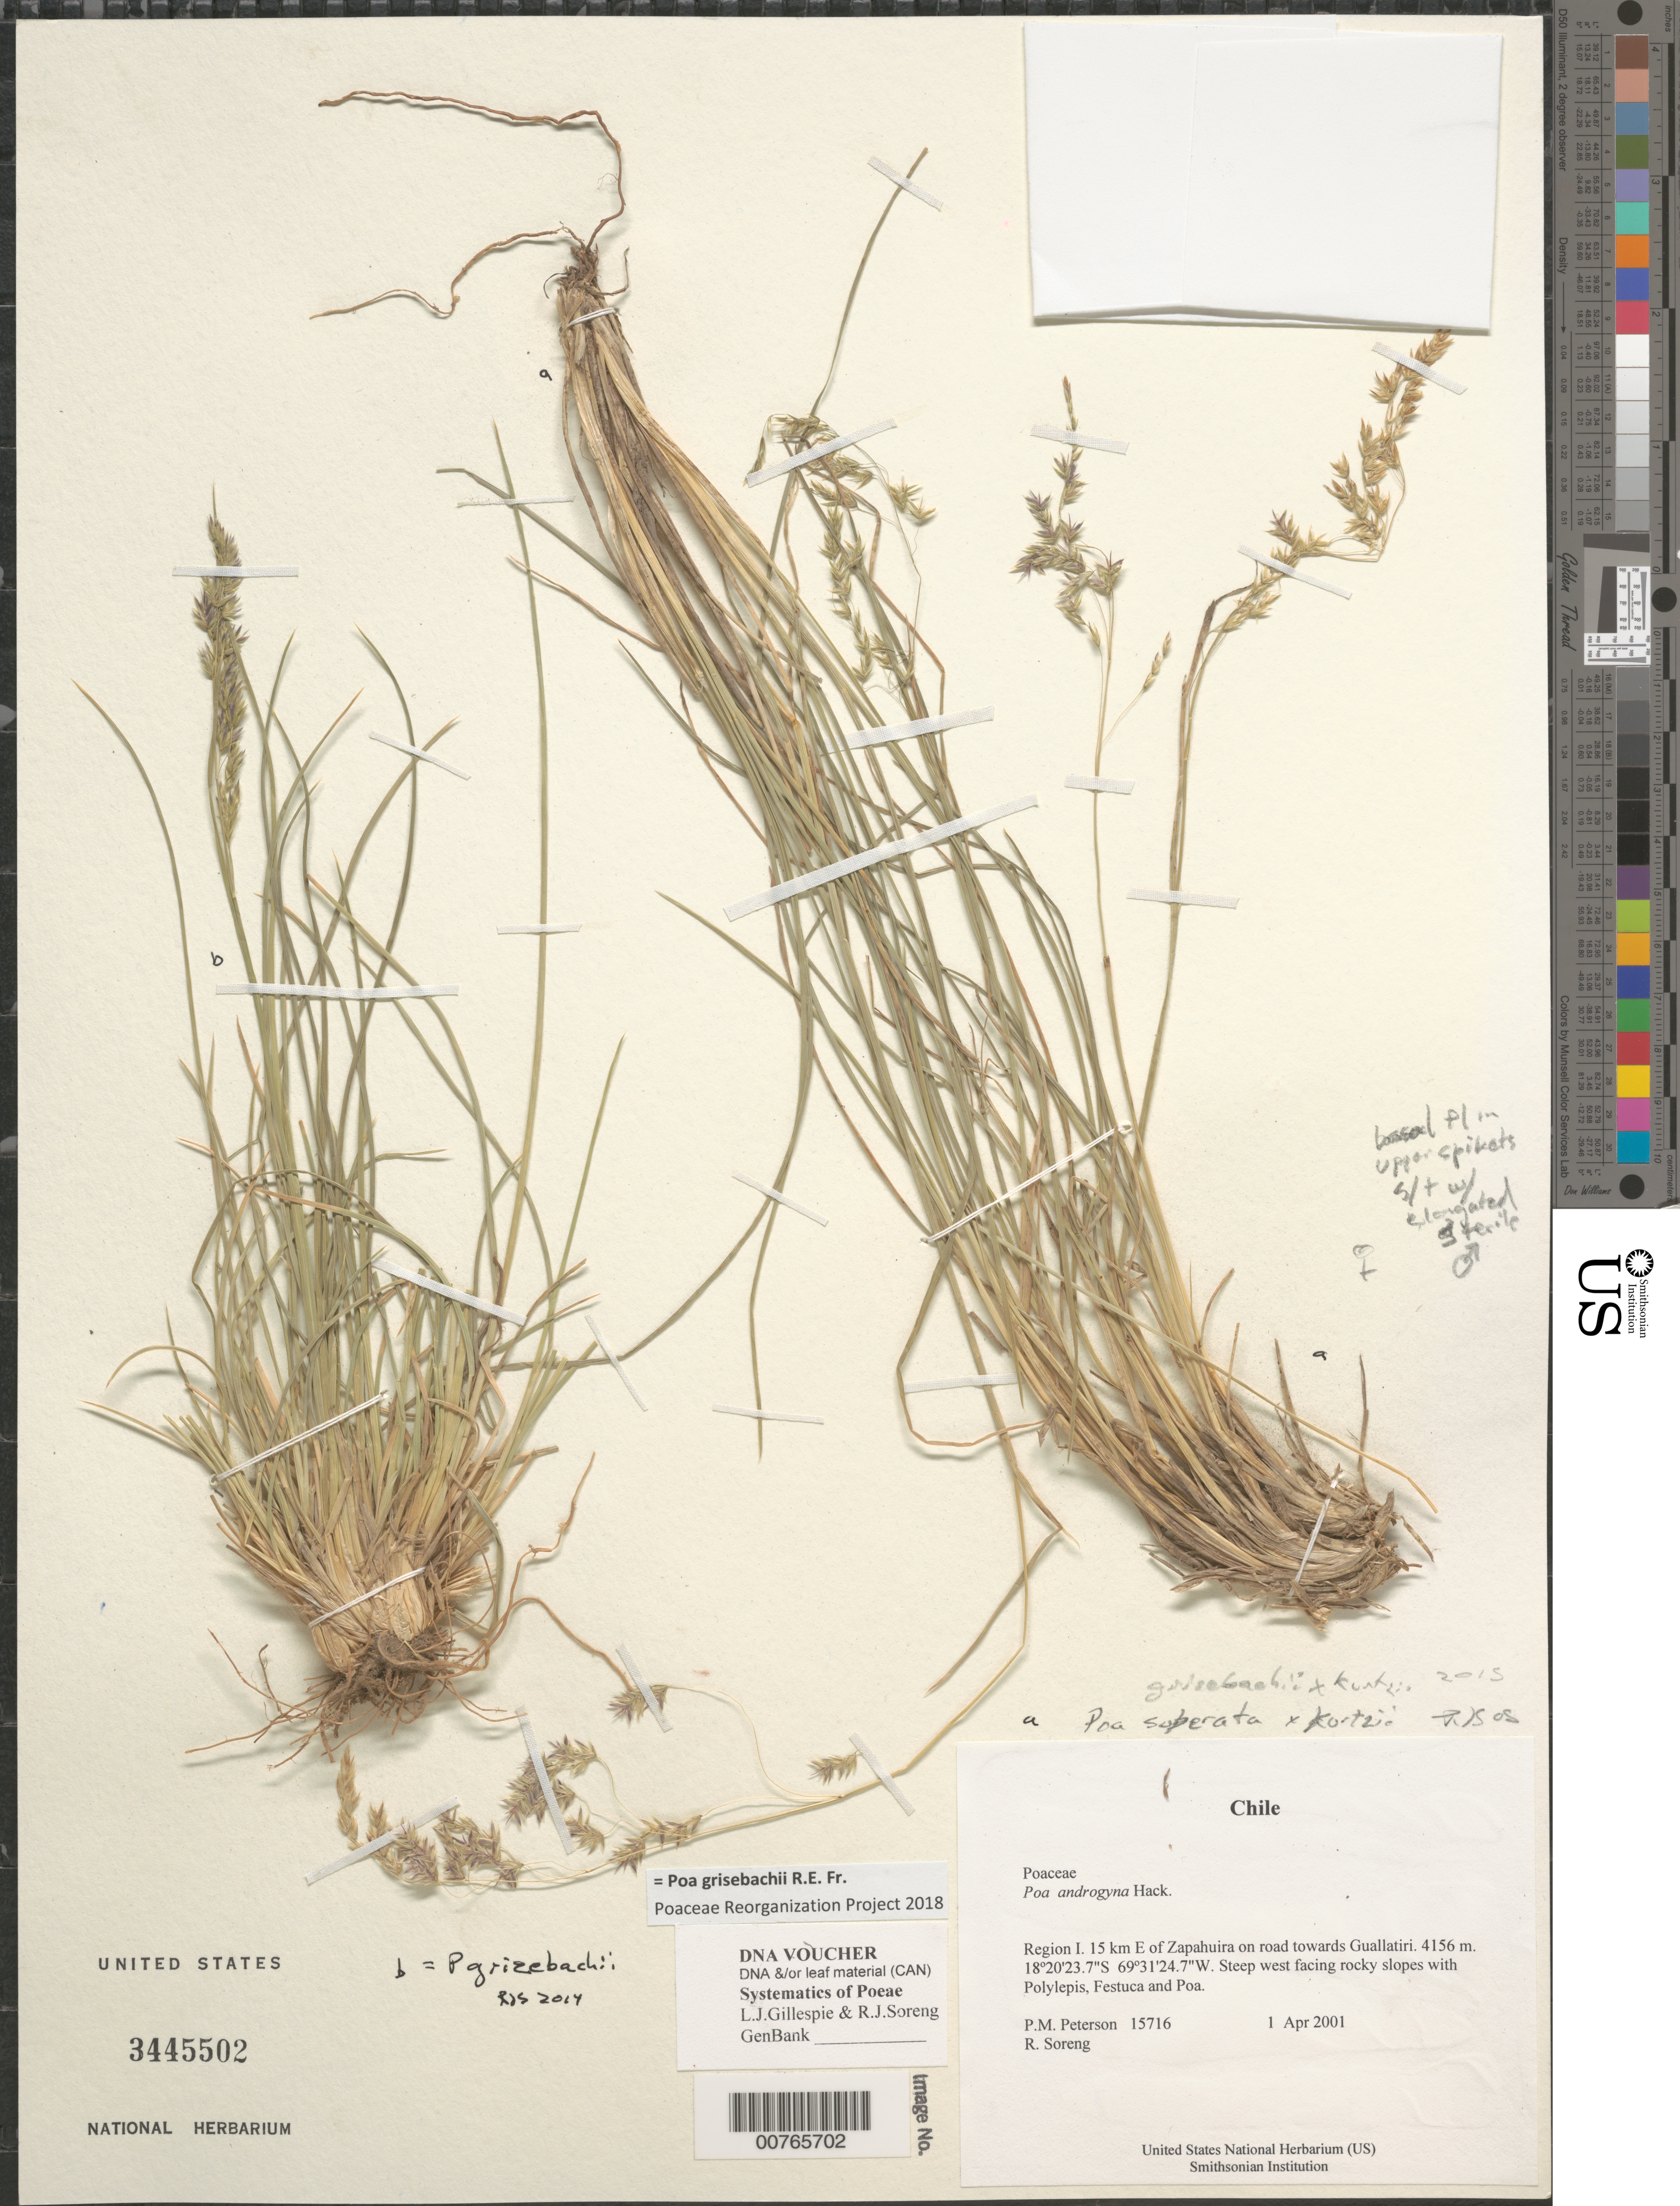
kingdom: Plantae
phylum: Tracheophyta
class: Liliopsida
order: Poales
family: Poaceae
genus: Poa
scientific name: Poa grisebachii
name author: R.E. Fr.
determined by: Poaceae Reorganization Project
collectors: P. M. Peterson & R. J. Soreng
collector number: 15716-a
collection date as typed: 01 Apr 2001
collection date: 2001-04-01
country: Chile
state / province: Tarapacá (I)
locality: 15 km E of Zapahuira on road towards Guallatiri.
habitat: Steep west facing rocky slopes with Polylepis, Festuca and Poa.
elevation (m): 4156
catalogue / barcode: US 3445502